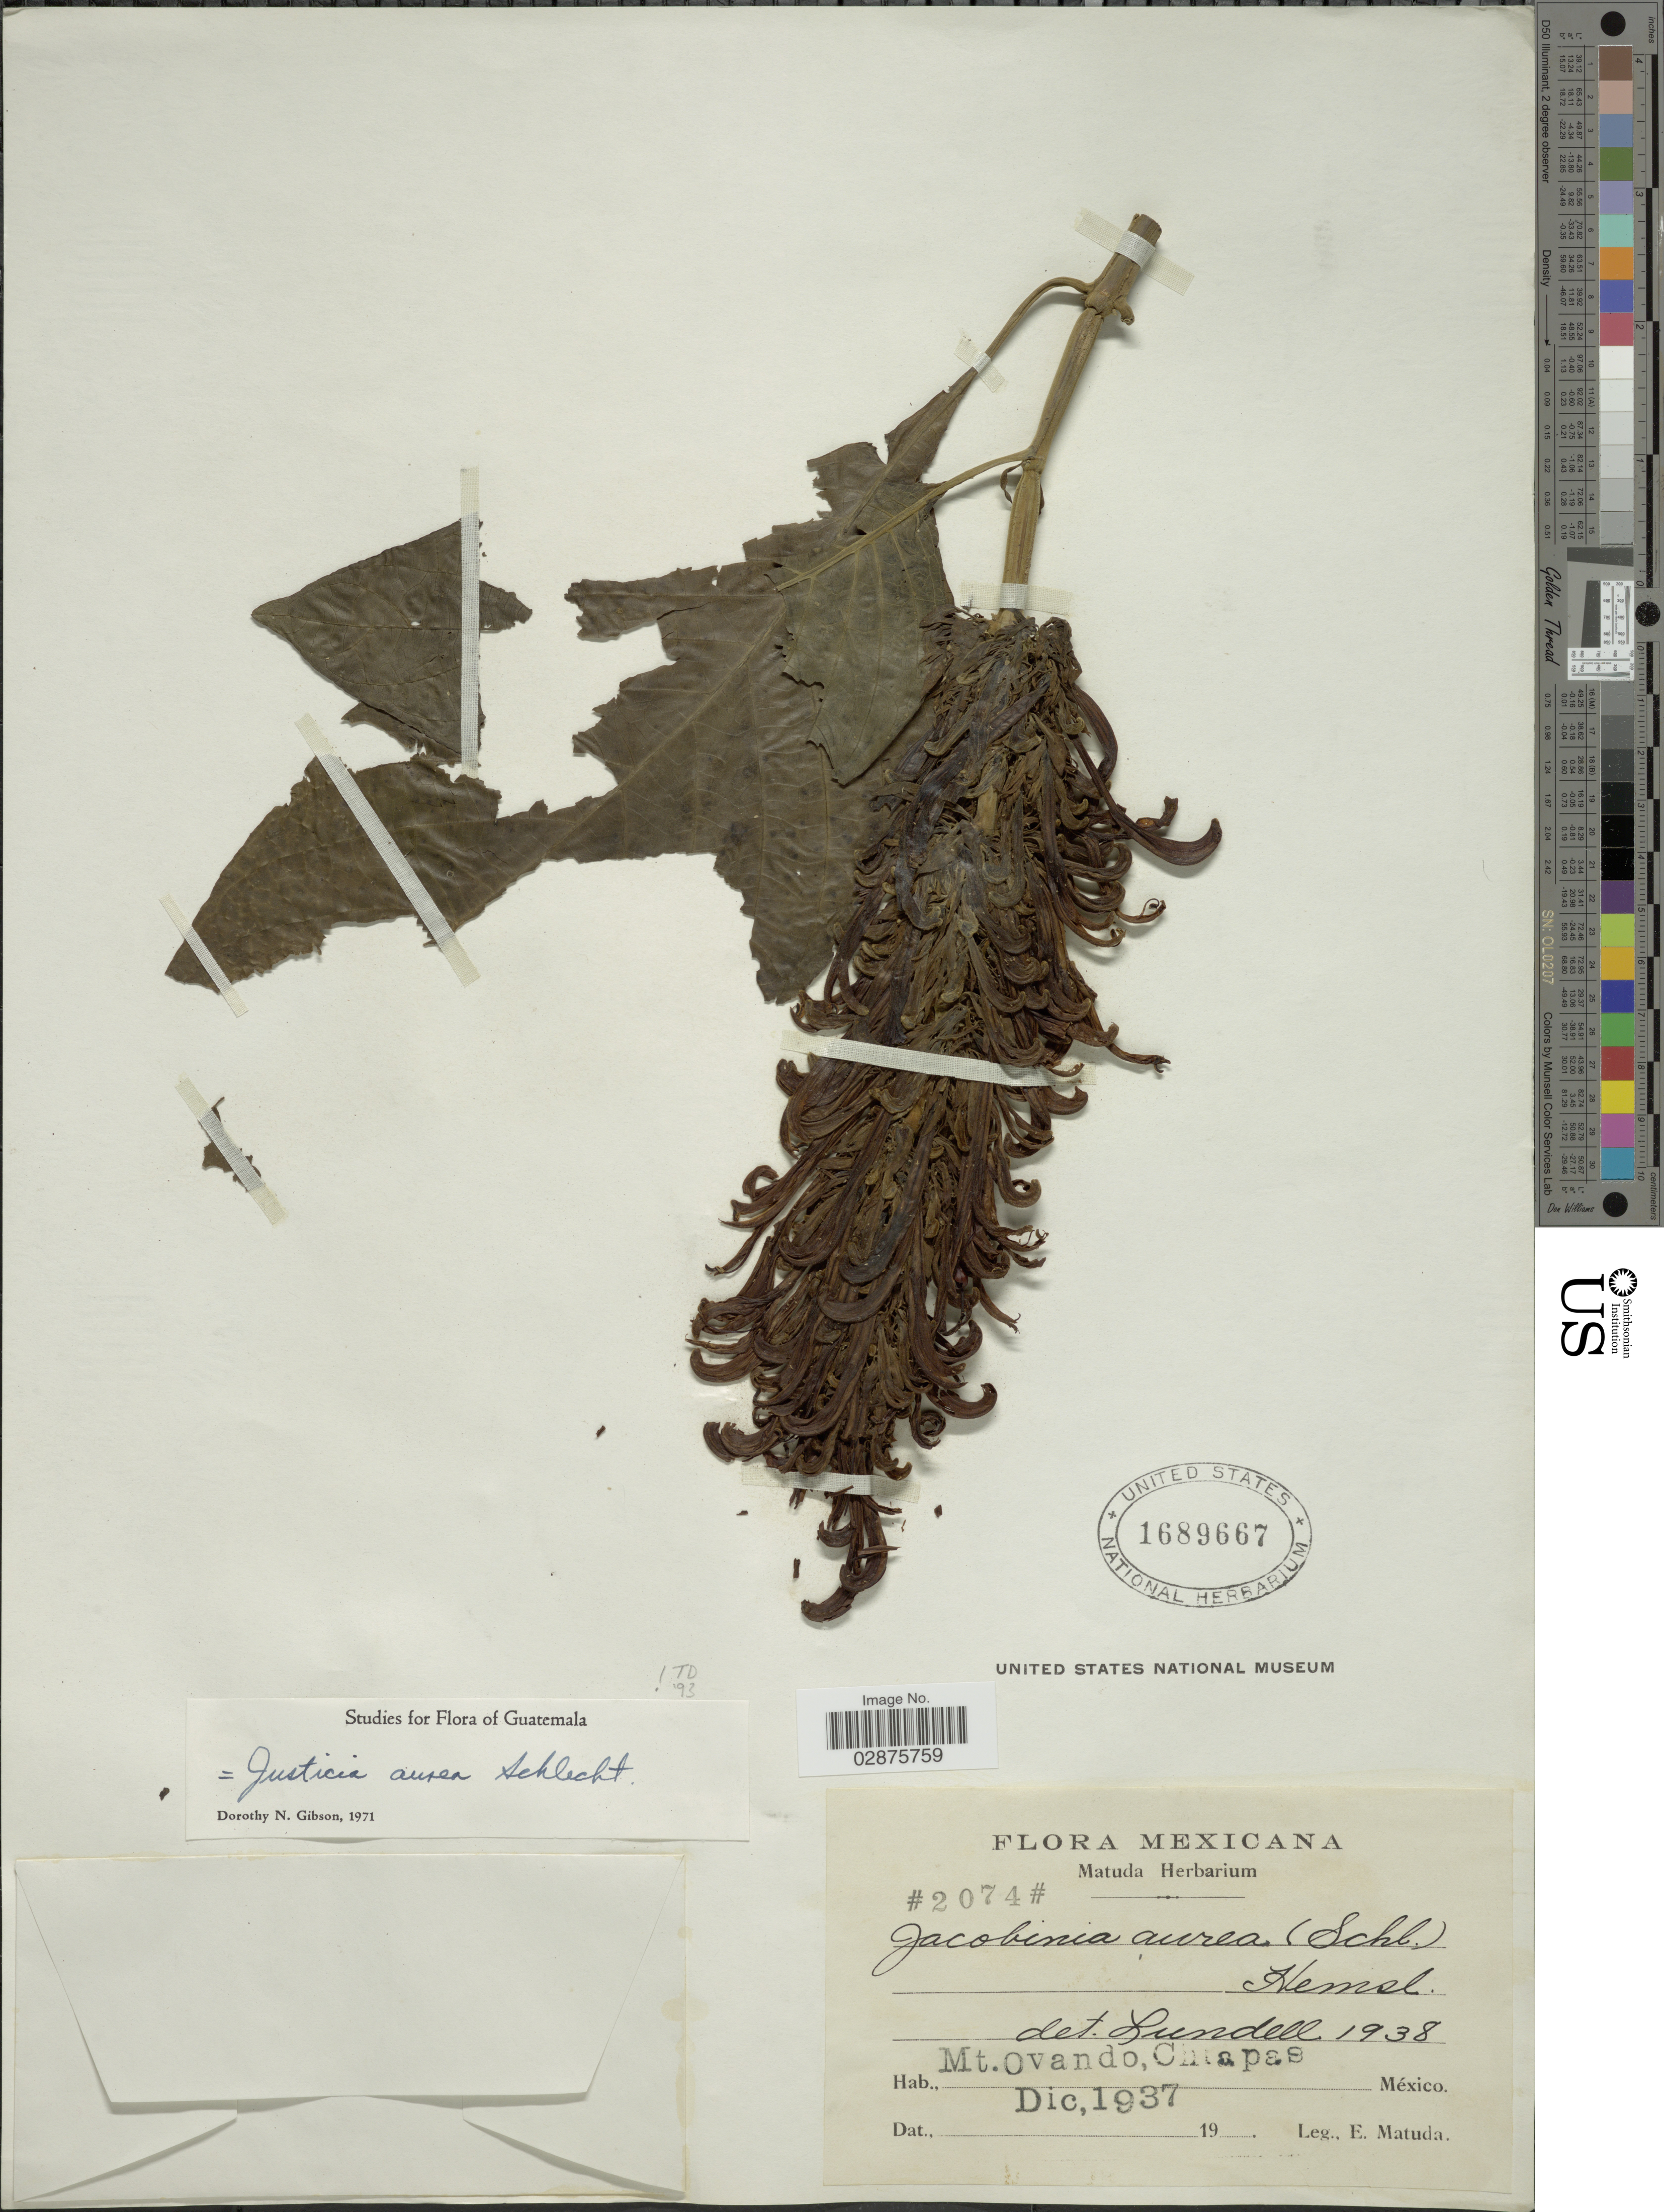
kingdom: Plantae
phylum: Tracheophyta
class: Magnoliopsida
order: Lamiales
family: Acanthaceae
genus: Justicia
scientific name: Justicia aurea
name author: Schltdl.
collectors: E. Matuda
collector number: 2074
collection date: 1937-12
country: Mexico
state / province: Chiapas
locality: Mt. Ovando.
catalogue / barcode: US 1689667